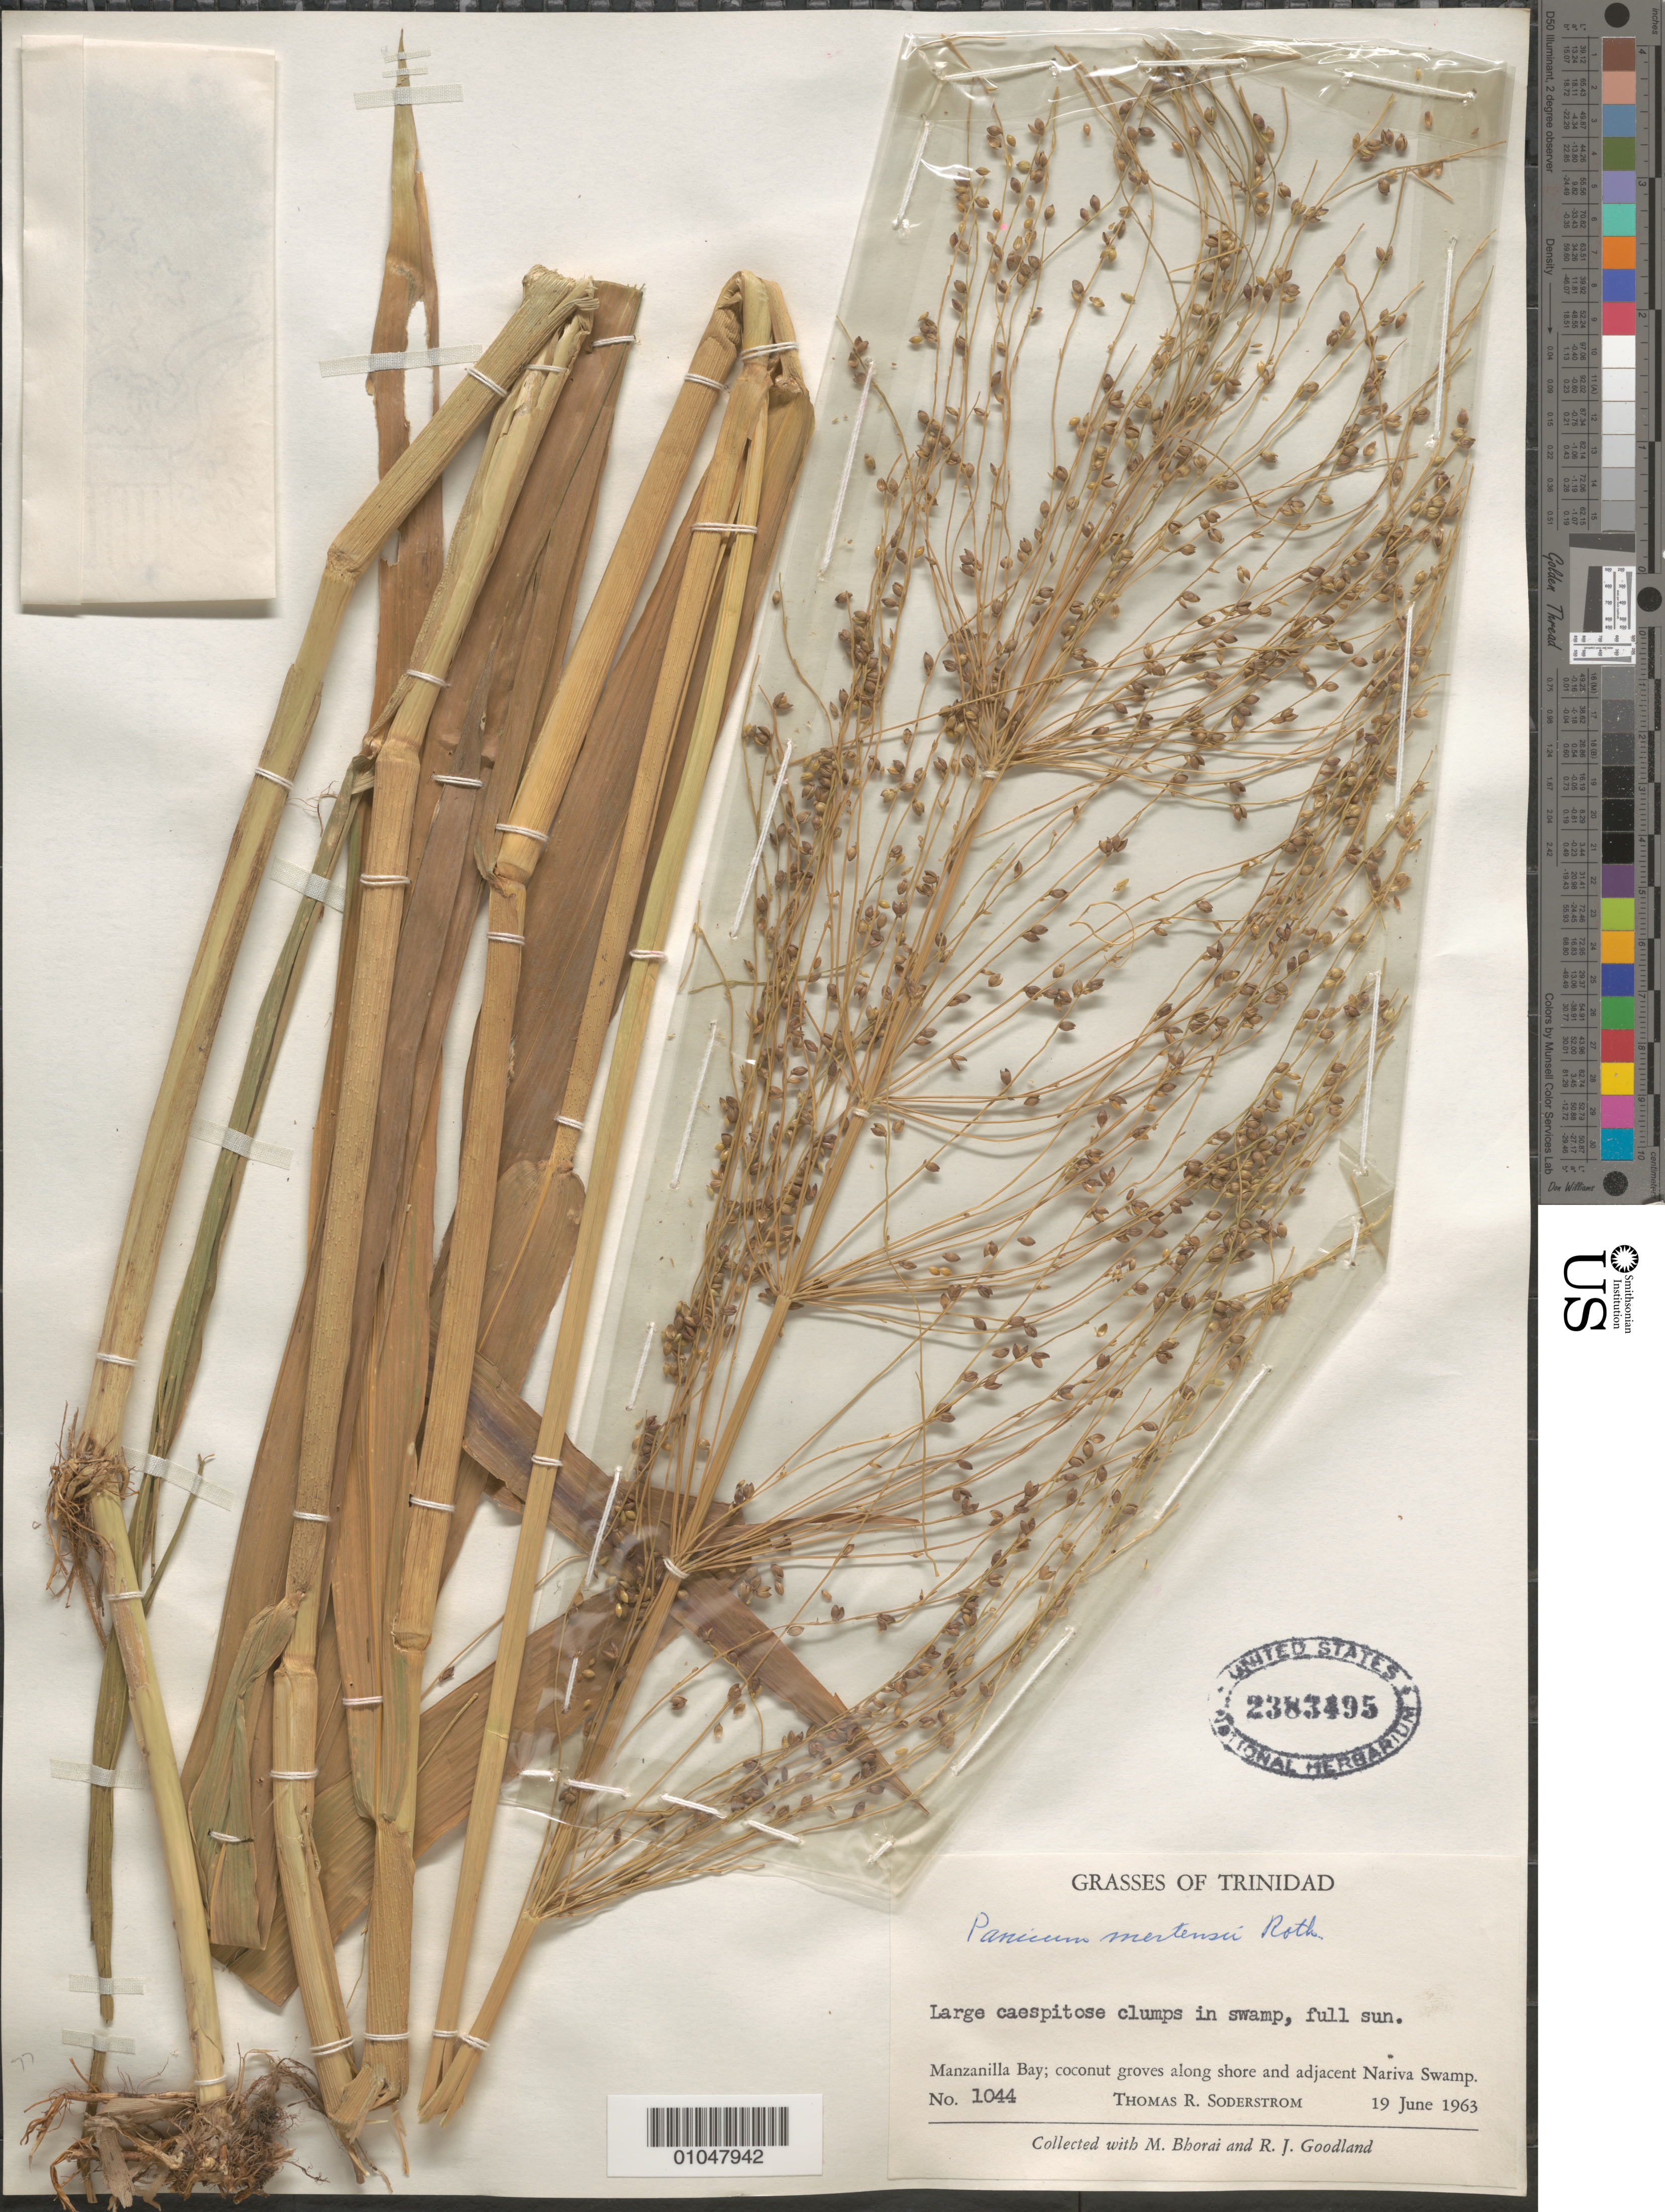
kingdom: Plantae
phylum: Tracheophyta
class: Liliopsida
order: Poales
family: Poaceae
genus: Stephostachys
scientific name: Stephostachys mertensii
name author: (Roth) Zuloaga & Marrone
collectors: T. R. Soderstrom, M. Bhorai & R. Goodland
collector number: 1044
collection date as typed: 19 Jun 1963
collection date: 1963-06-19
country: Trinidad and Tobago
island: Trinidad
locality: Manzanilla Bay, coconut groves along shore and adj to Nariva Swamp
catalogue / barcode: US 2383495